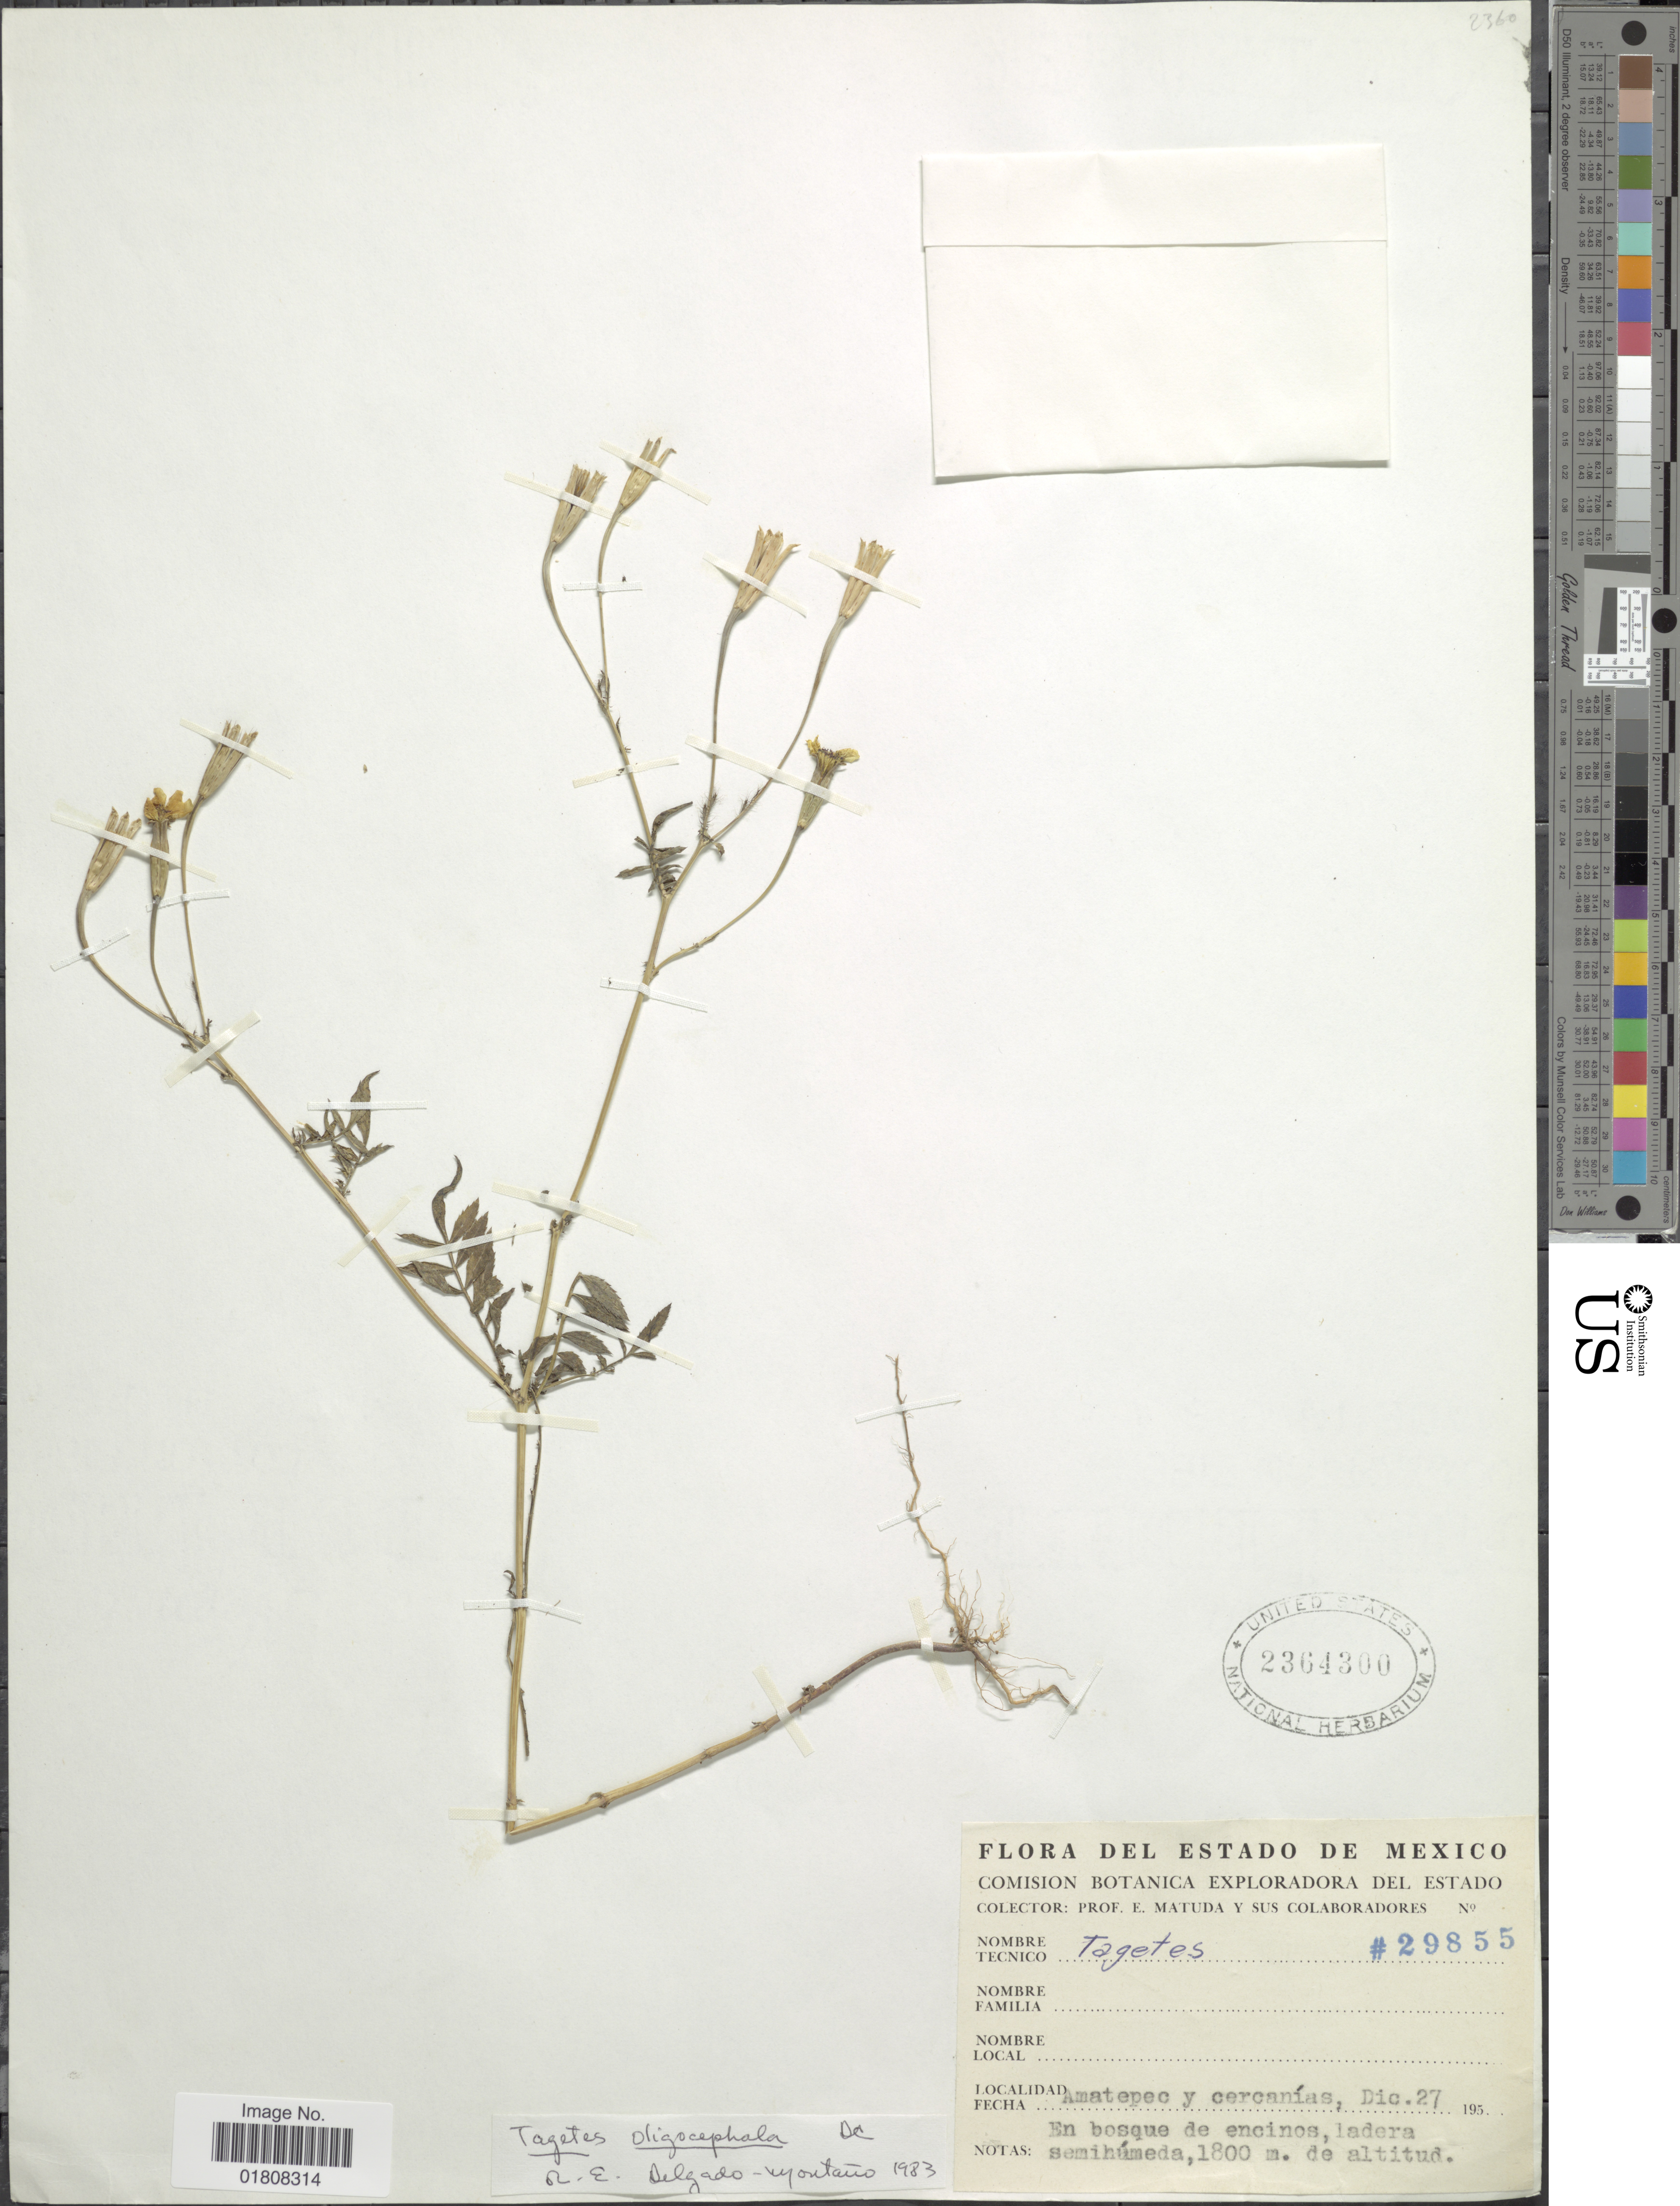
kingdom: Plantae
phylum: Tracheophyta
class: Magnoliopsida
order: Asterales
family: Asteraceae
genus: Tagetes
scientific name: Tagetes oligocephala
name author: DC.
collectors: E. Matuda & et al.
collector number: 29855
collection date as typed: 195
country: Mexico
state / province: México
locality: Amatepec y cercanias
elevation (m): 1800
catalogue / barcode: US 2364300